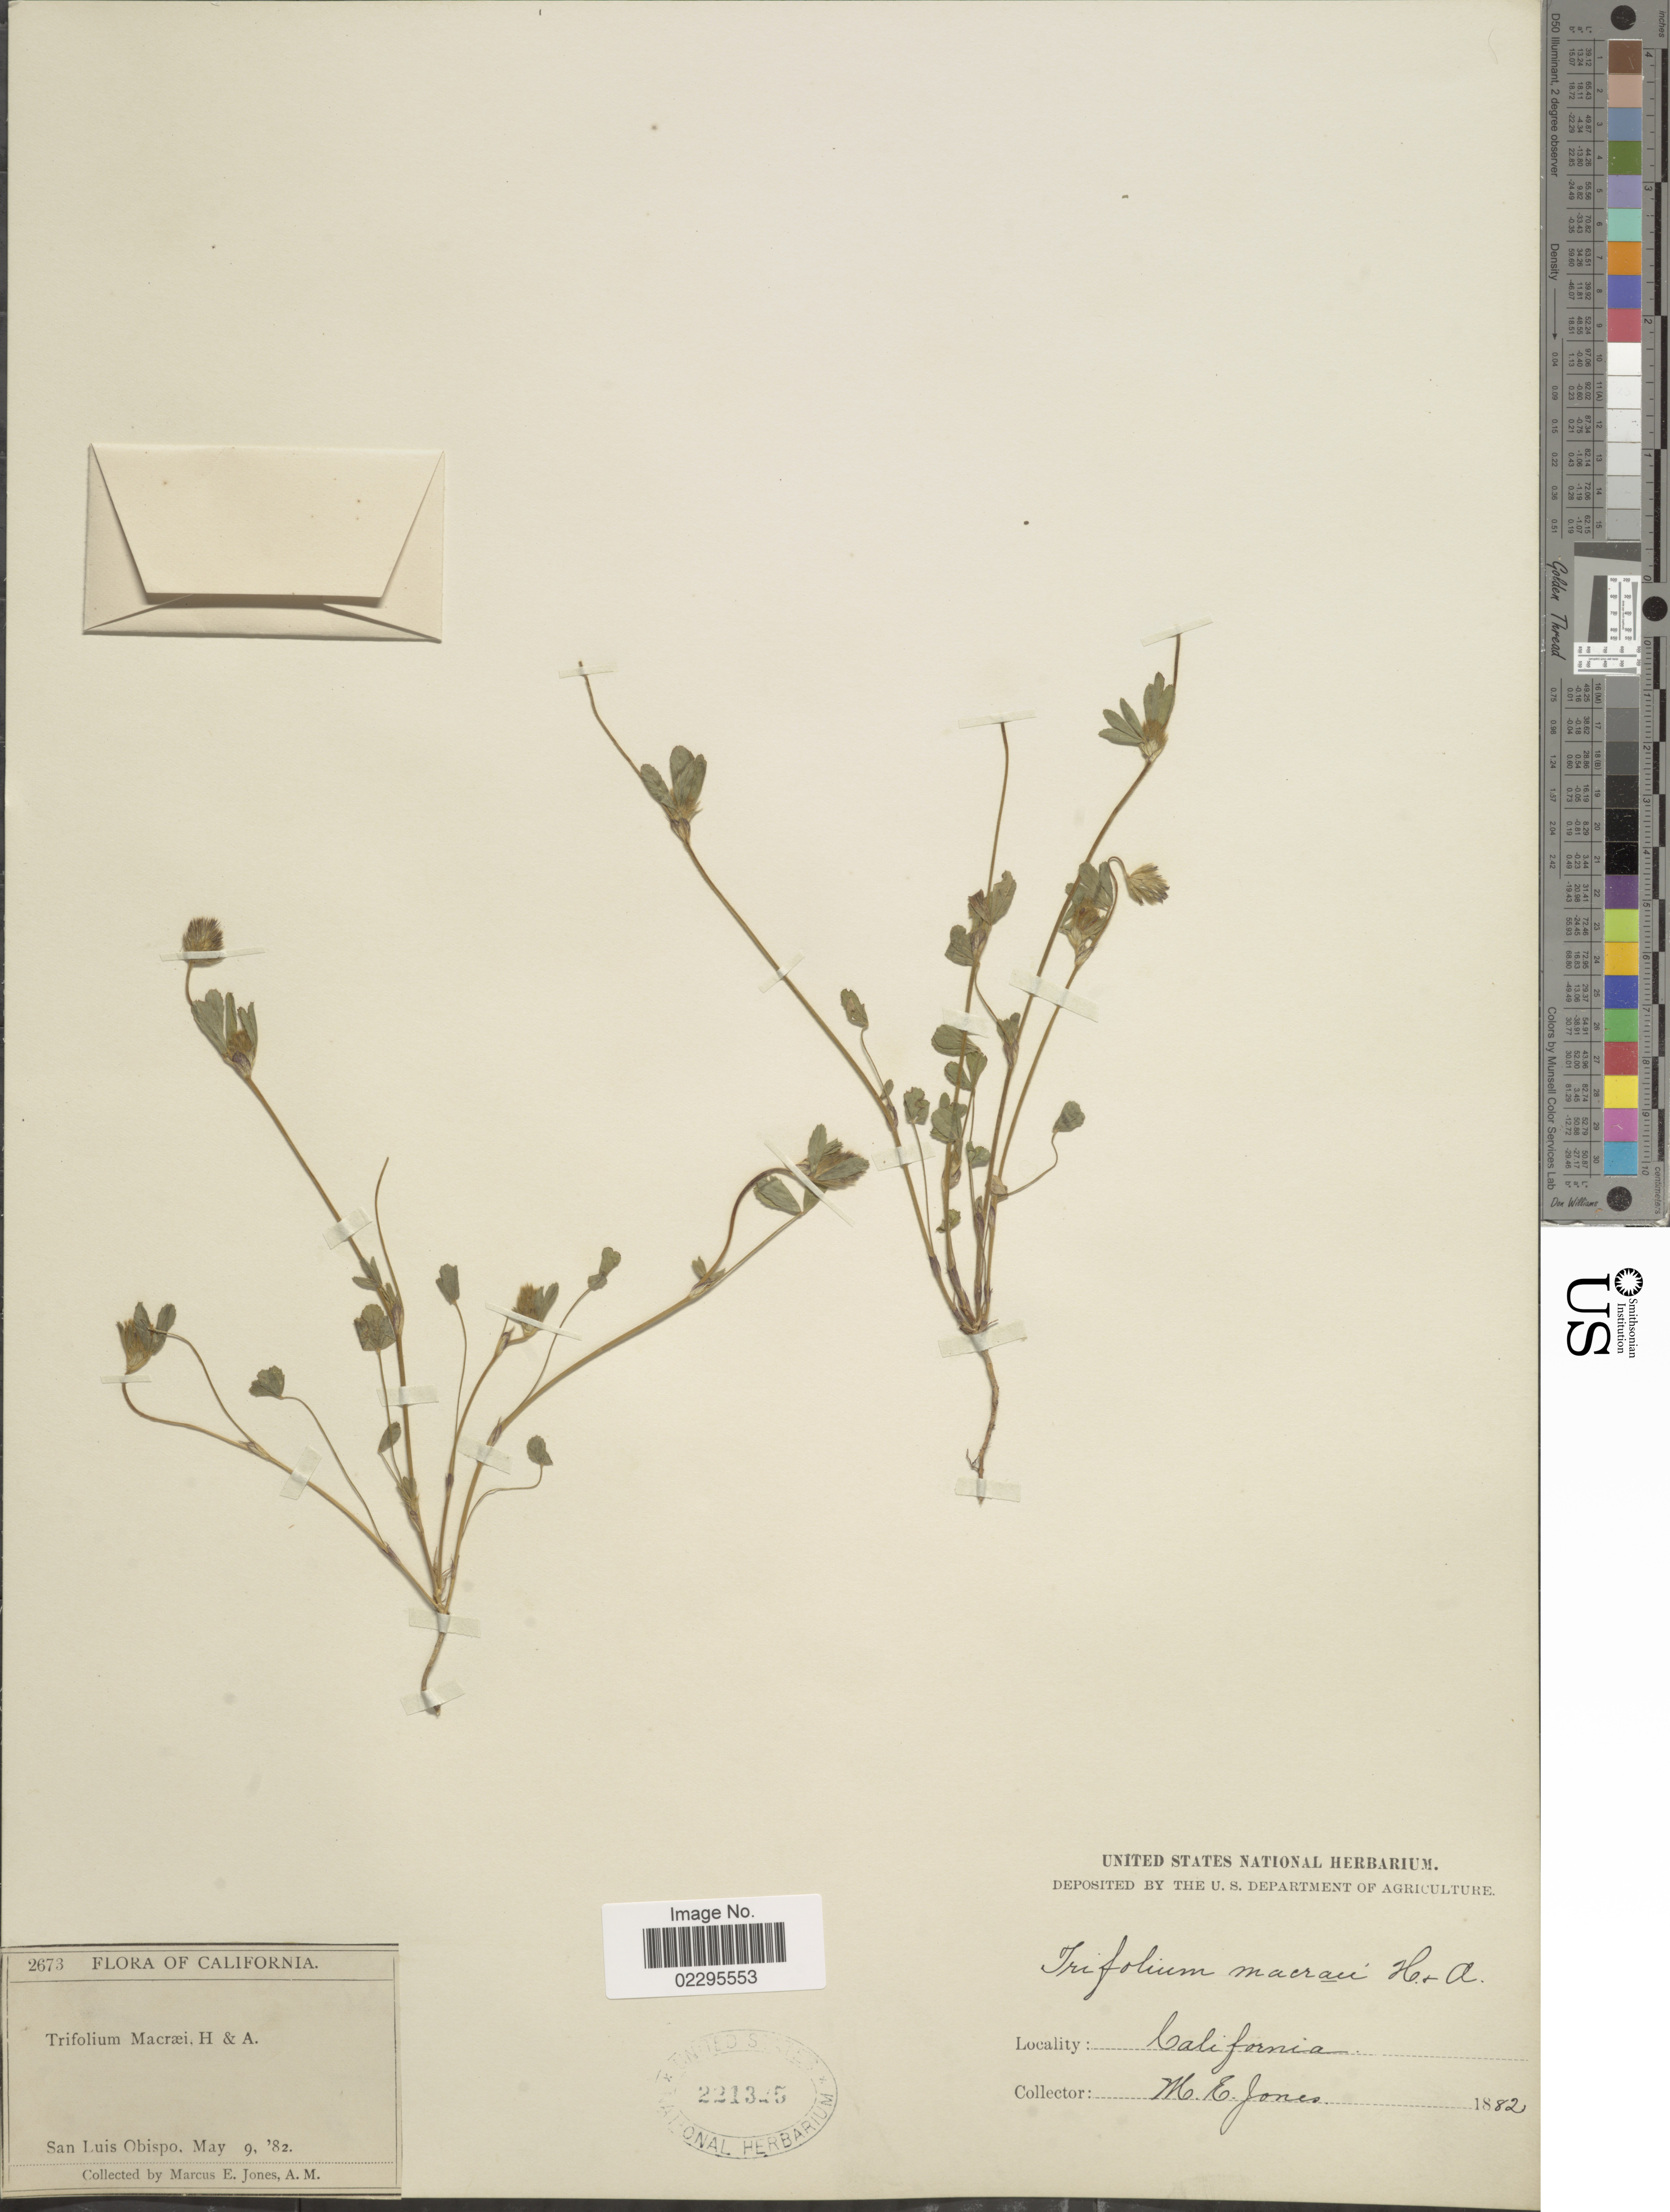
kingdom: Plantae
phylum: Tracheophyta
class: Magnoliopsida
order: Fabales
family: Fabaceae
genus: Trifolium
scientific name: Trifolium albopurpureum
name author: Torr. & A. Gray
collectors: M. E. Jones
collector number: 2673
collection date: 1882-05-09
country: United States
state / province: California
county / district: San Luis Obispo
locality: San Luis Obispo